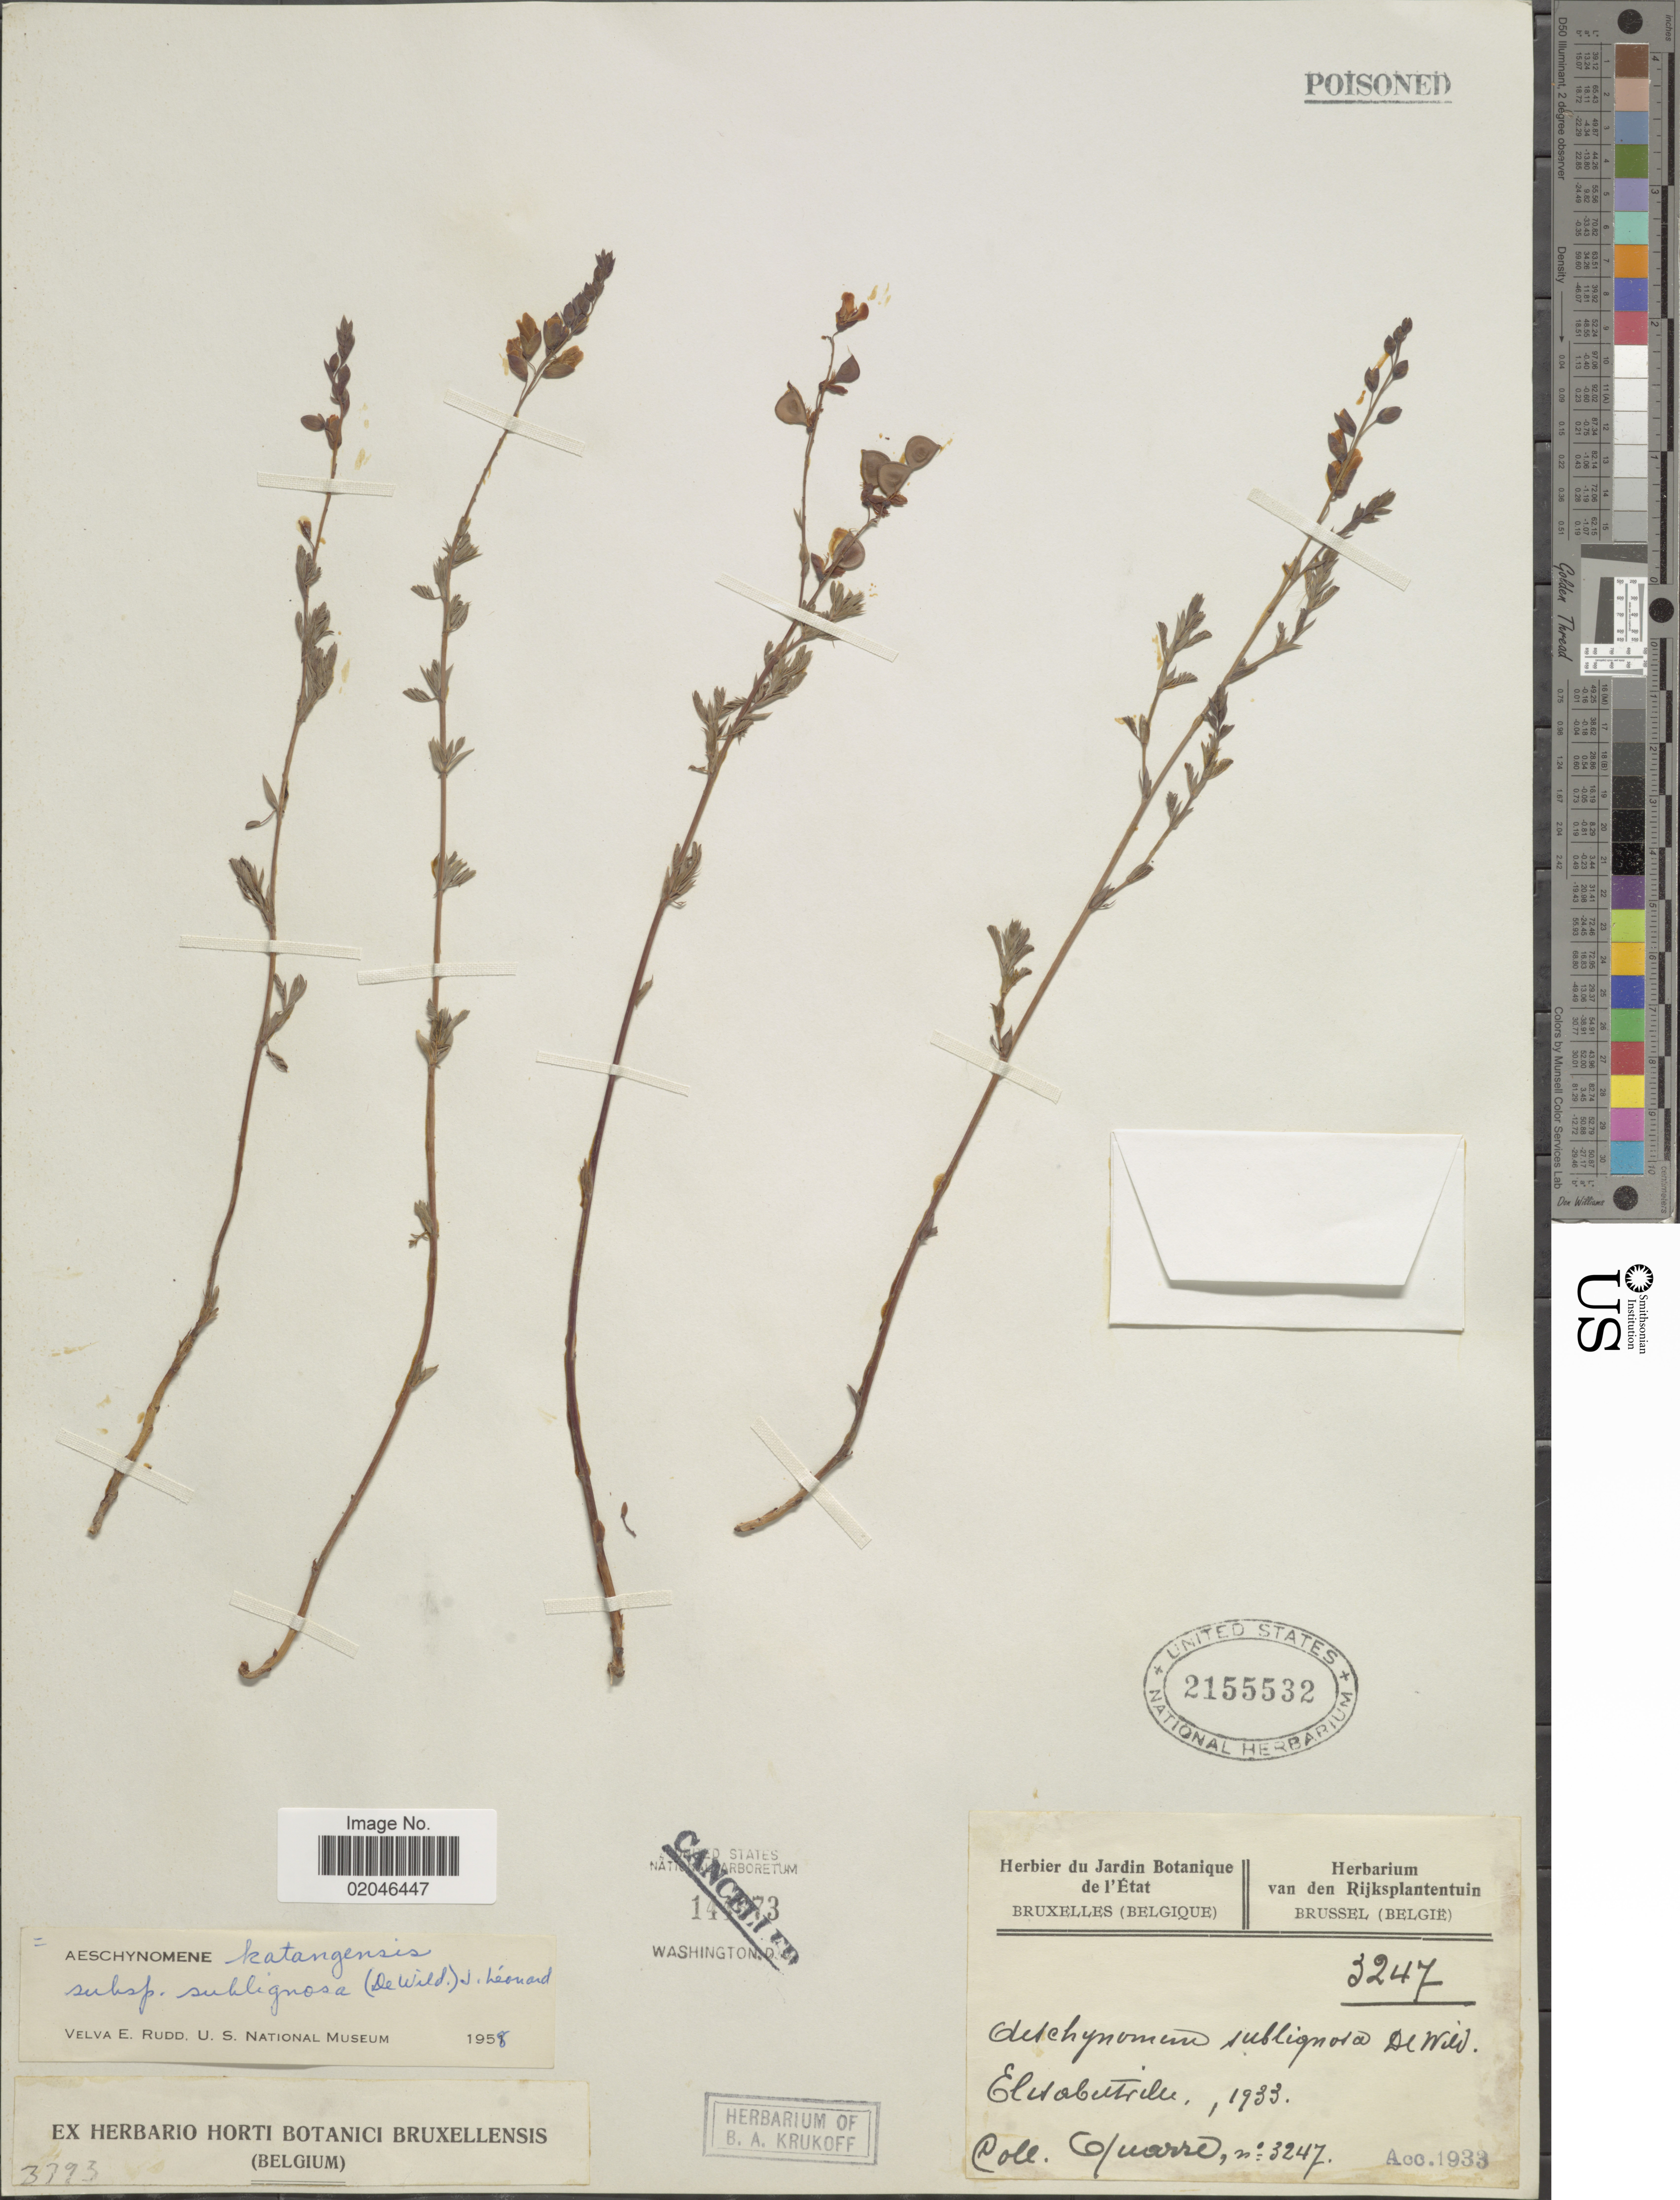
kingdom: Plantae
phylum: Tracheophyta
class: Magnoliopsida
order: Fabales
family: Fabaceae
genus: Aeschynomene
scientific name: Aeschynomene katangensis subsp. sublignosa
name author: J. Léonard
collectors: -. Quarre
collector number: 3247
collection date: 1933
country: Congo, Democratic Republic of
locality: Elisabethville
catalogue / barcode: US 2155532